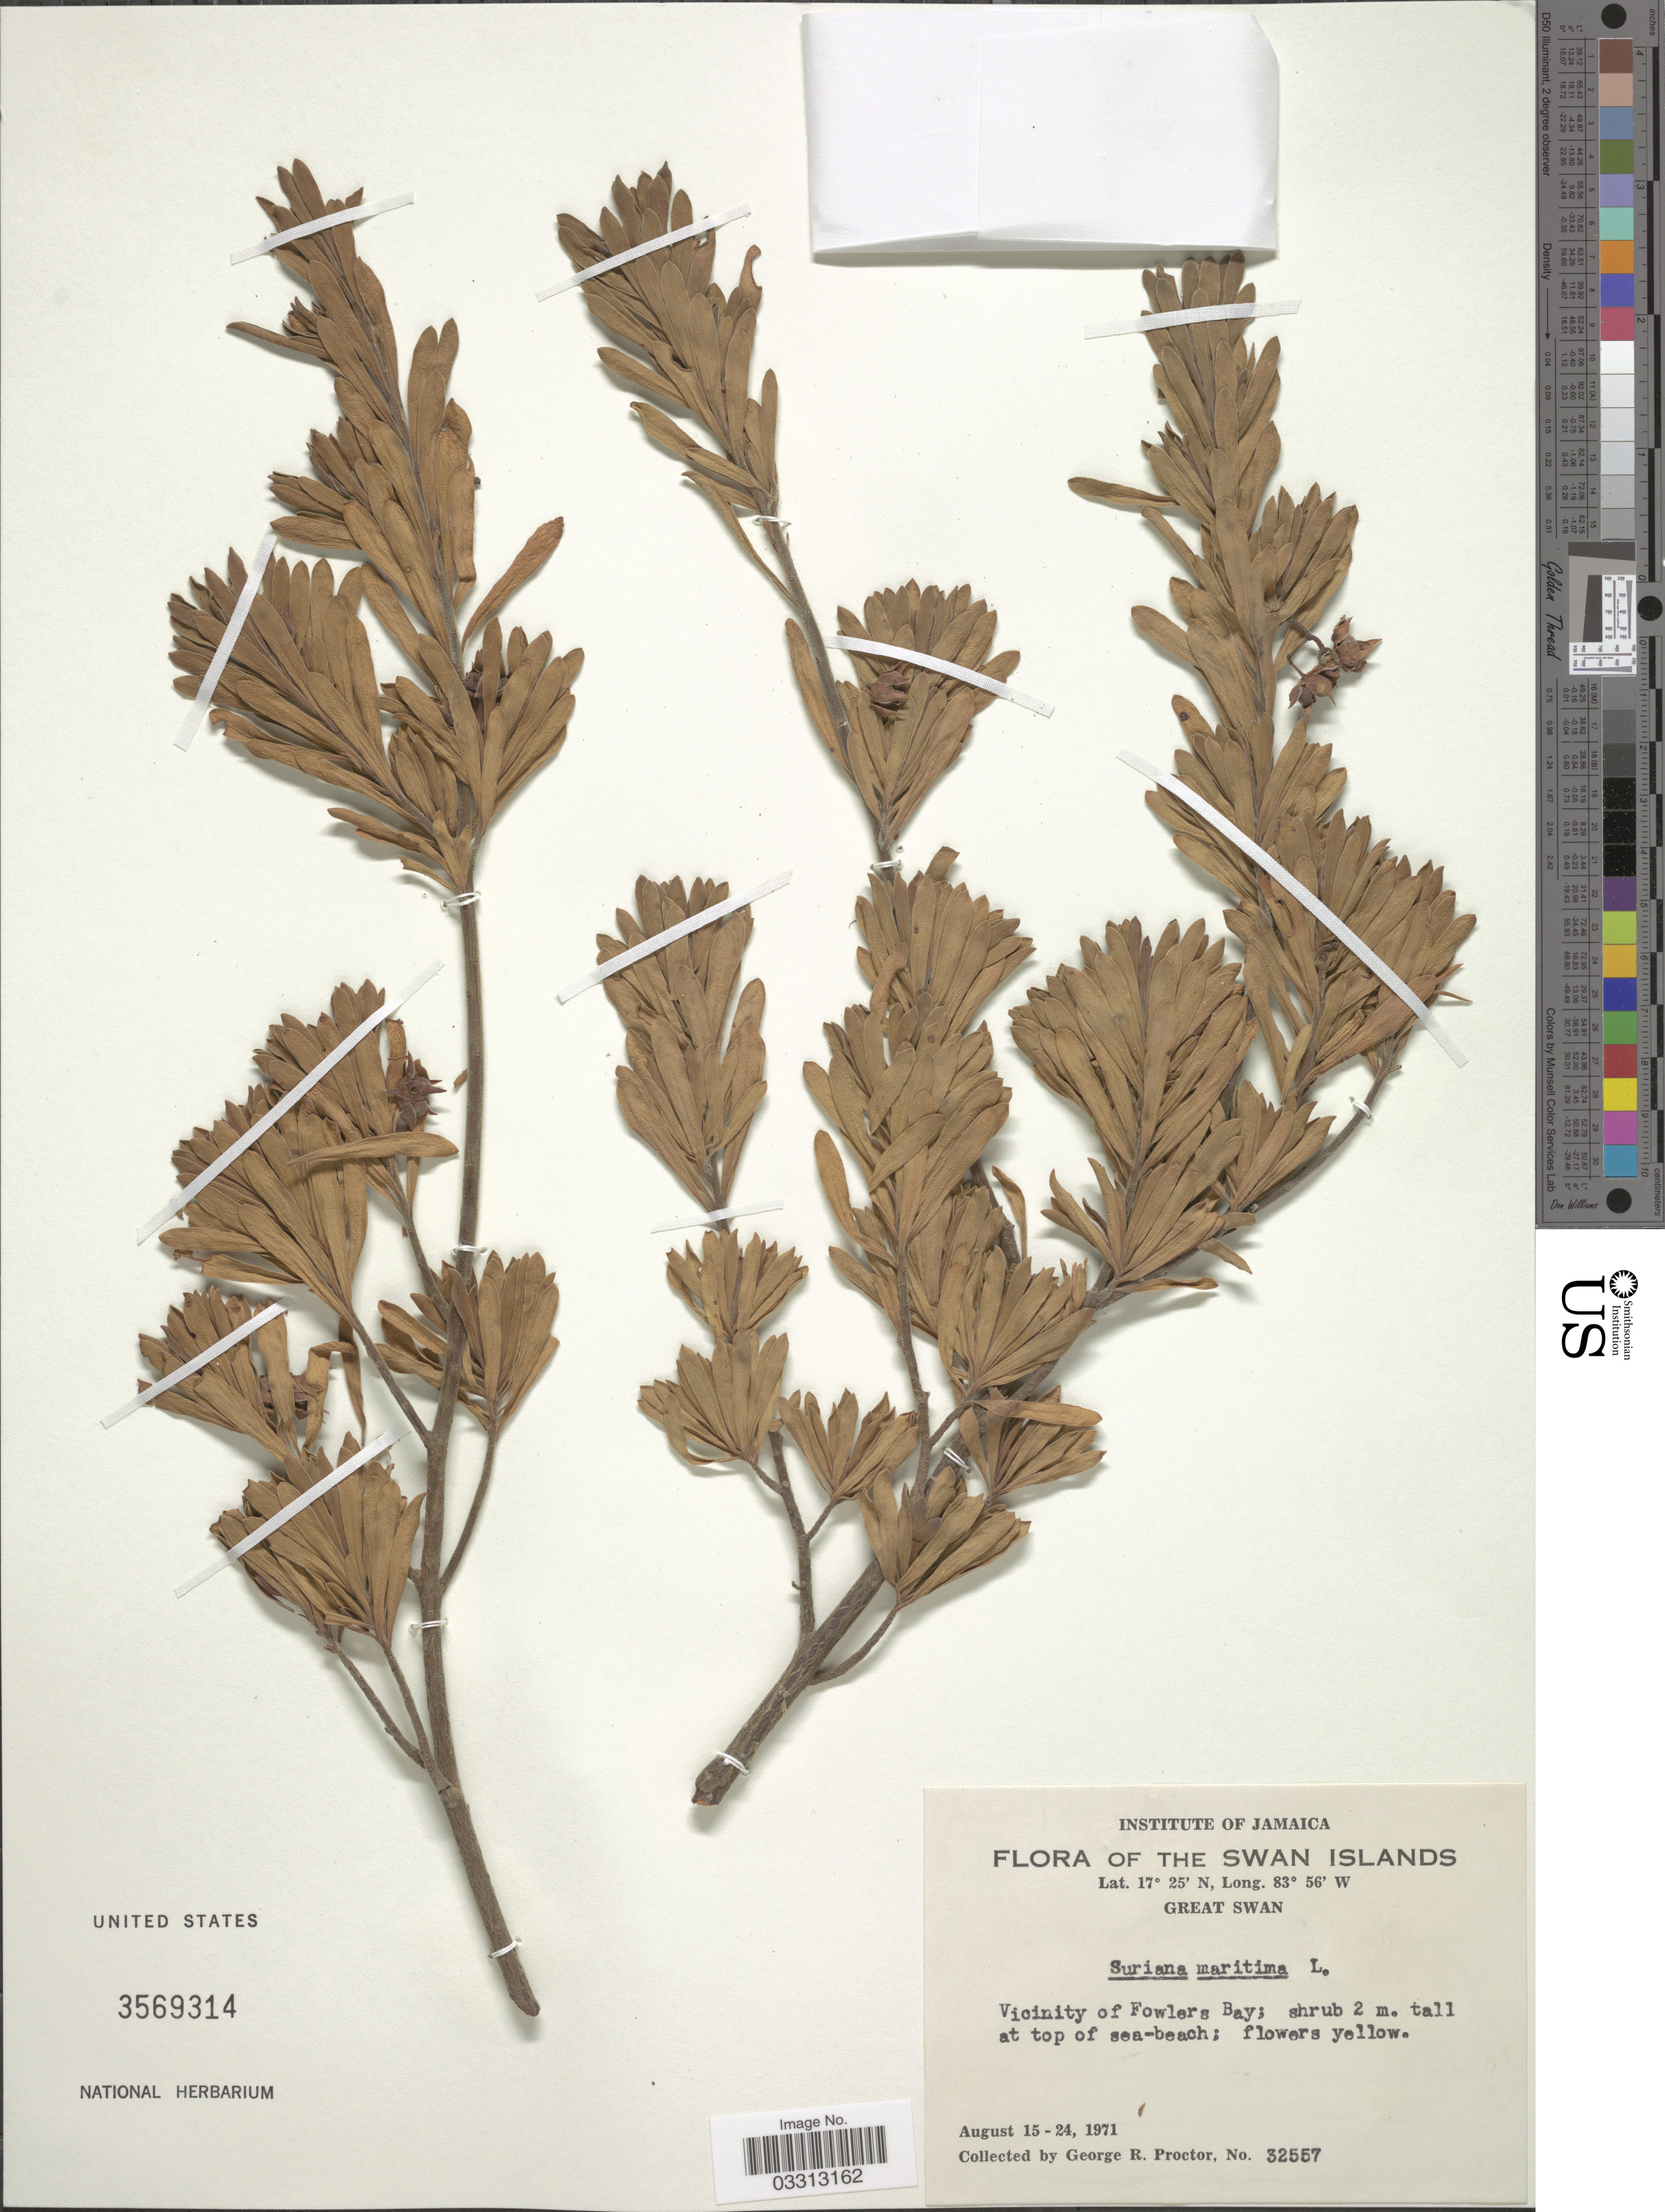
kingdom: Plantae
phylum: Tracheophyta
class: Magnoliopsida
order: Fabales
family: Surianaceae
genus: Suriana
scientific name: Suriana maritima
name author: L.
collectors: G. Proctor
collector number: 32557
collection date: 1971-08-15/1971-08-24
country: Honduras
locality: The Swan Islands. Great Swan. Vicinity of Fowler's Bay.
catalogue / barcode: US 3569314